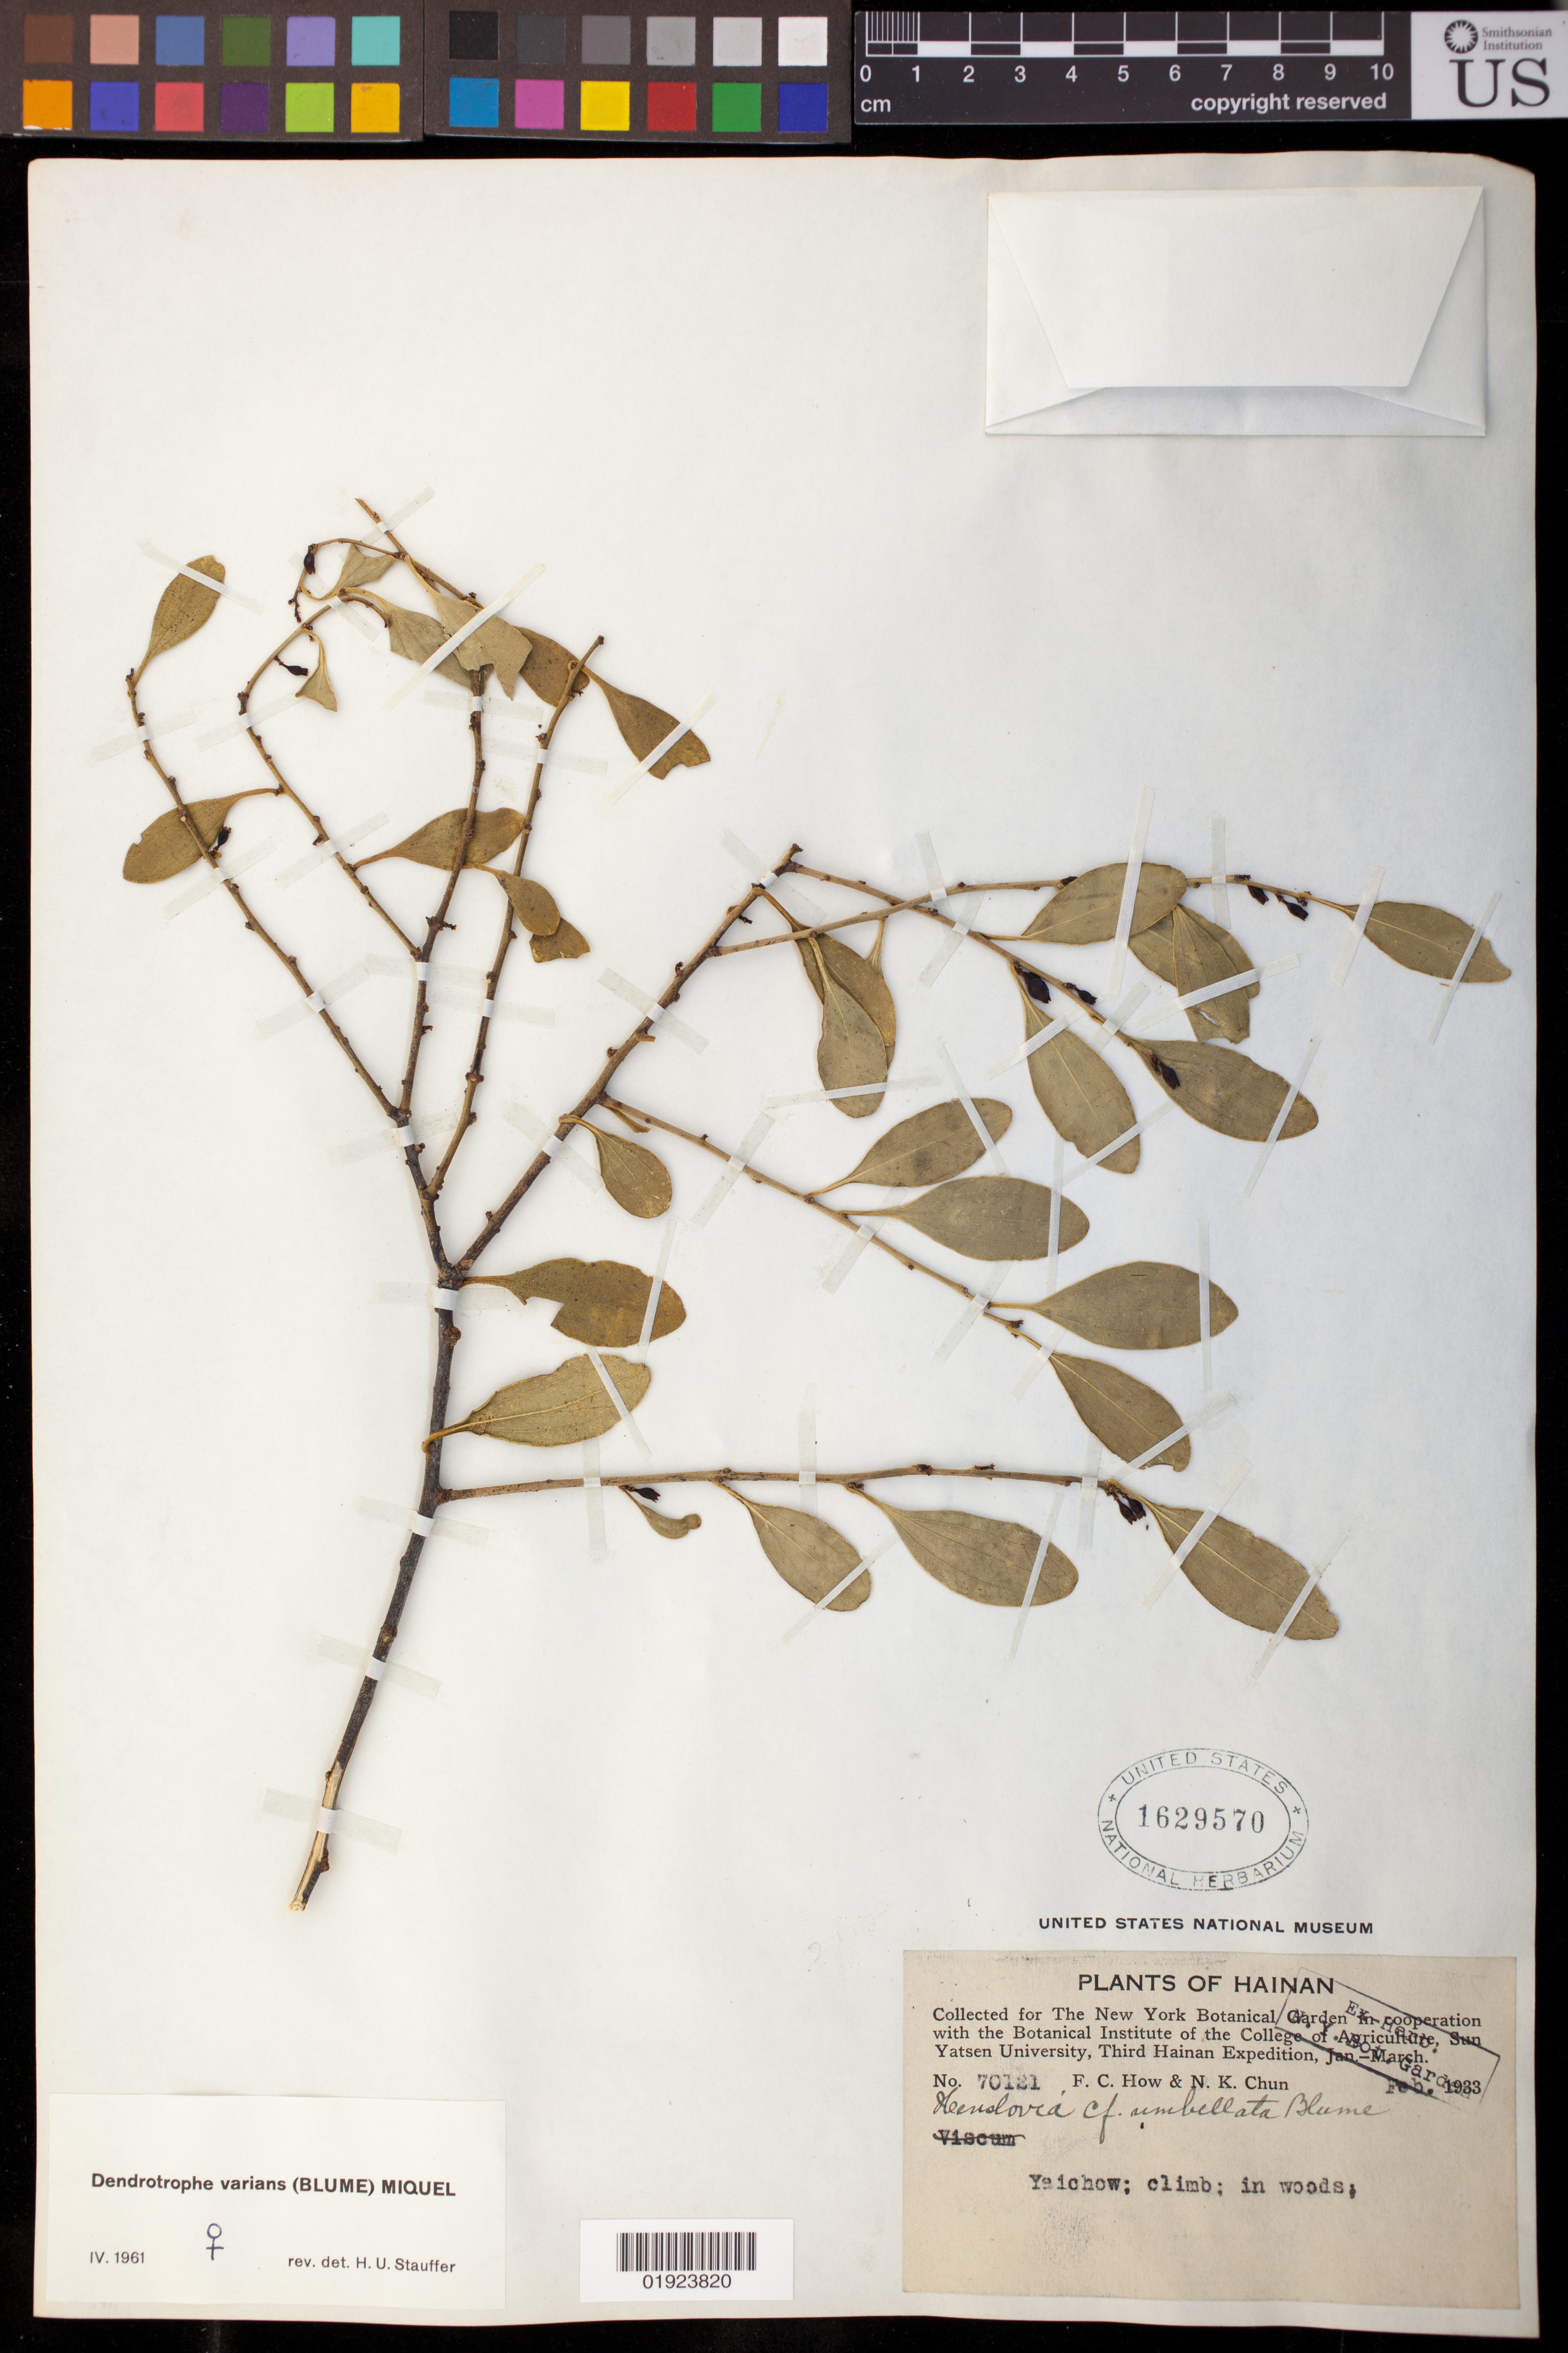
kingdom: Plantae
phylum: Tracheophyta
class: Magnoliopsida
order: Santalales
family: Amphorogynaceae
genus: Dendrotrophe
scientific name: Dendrotrophe varians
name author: (Blume) Miq.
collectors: F. C. How & N. K. Chun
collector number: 70121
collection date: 1933-02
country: China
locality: Yeichow (?); climb; in woods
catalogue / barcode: US 1629570